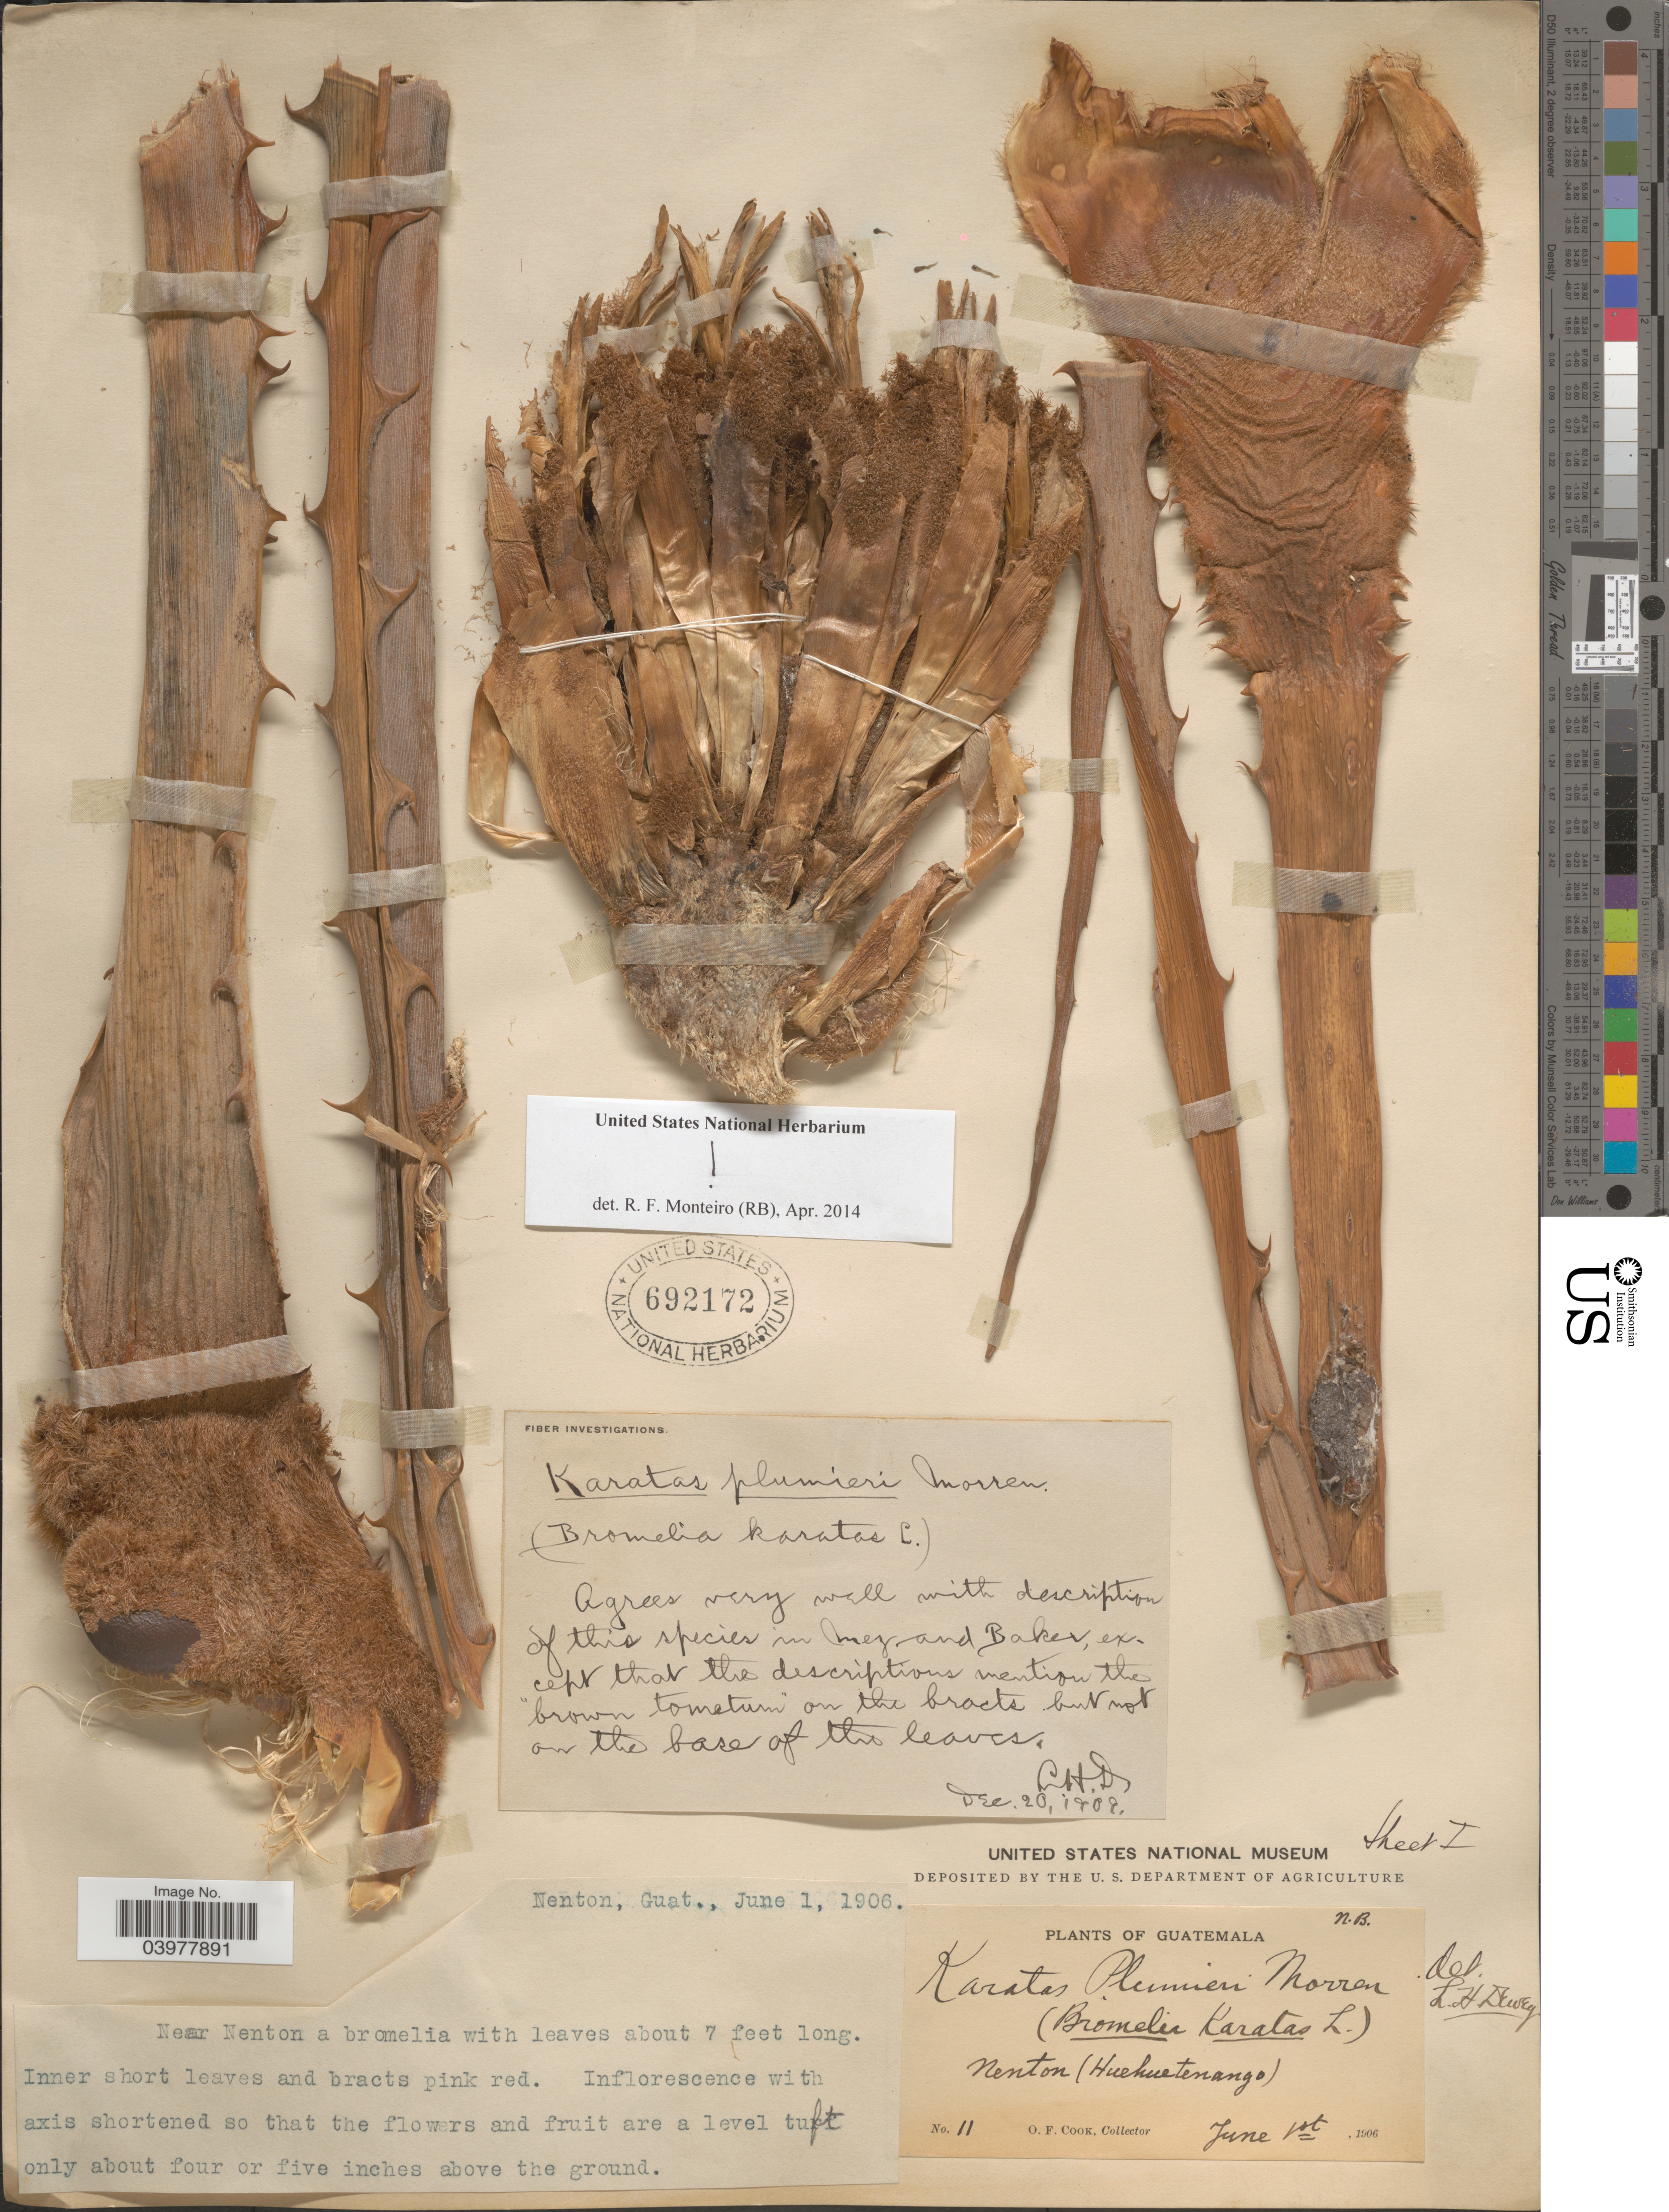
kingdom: Plantae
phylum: Tracheophyta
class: Liliopsida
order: Poales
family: Bromeliaceae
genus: Bromelia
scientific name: Bromelia karatas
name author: L.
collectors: O. F. Cook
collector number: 11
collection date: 1906-06-01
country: Guatemala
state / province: Huehuetenango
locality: Nenton.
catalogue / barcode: US 692172